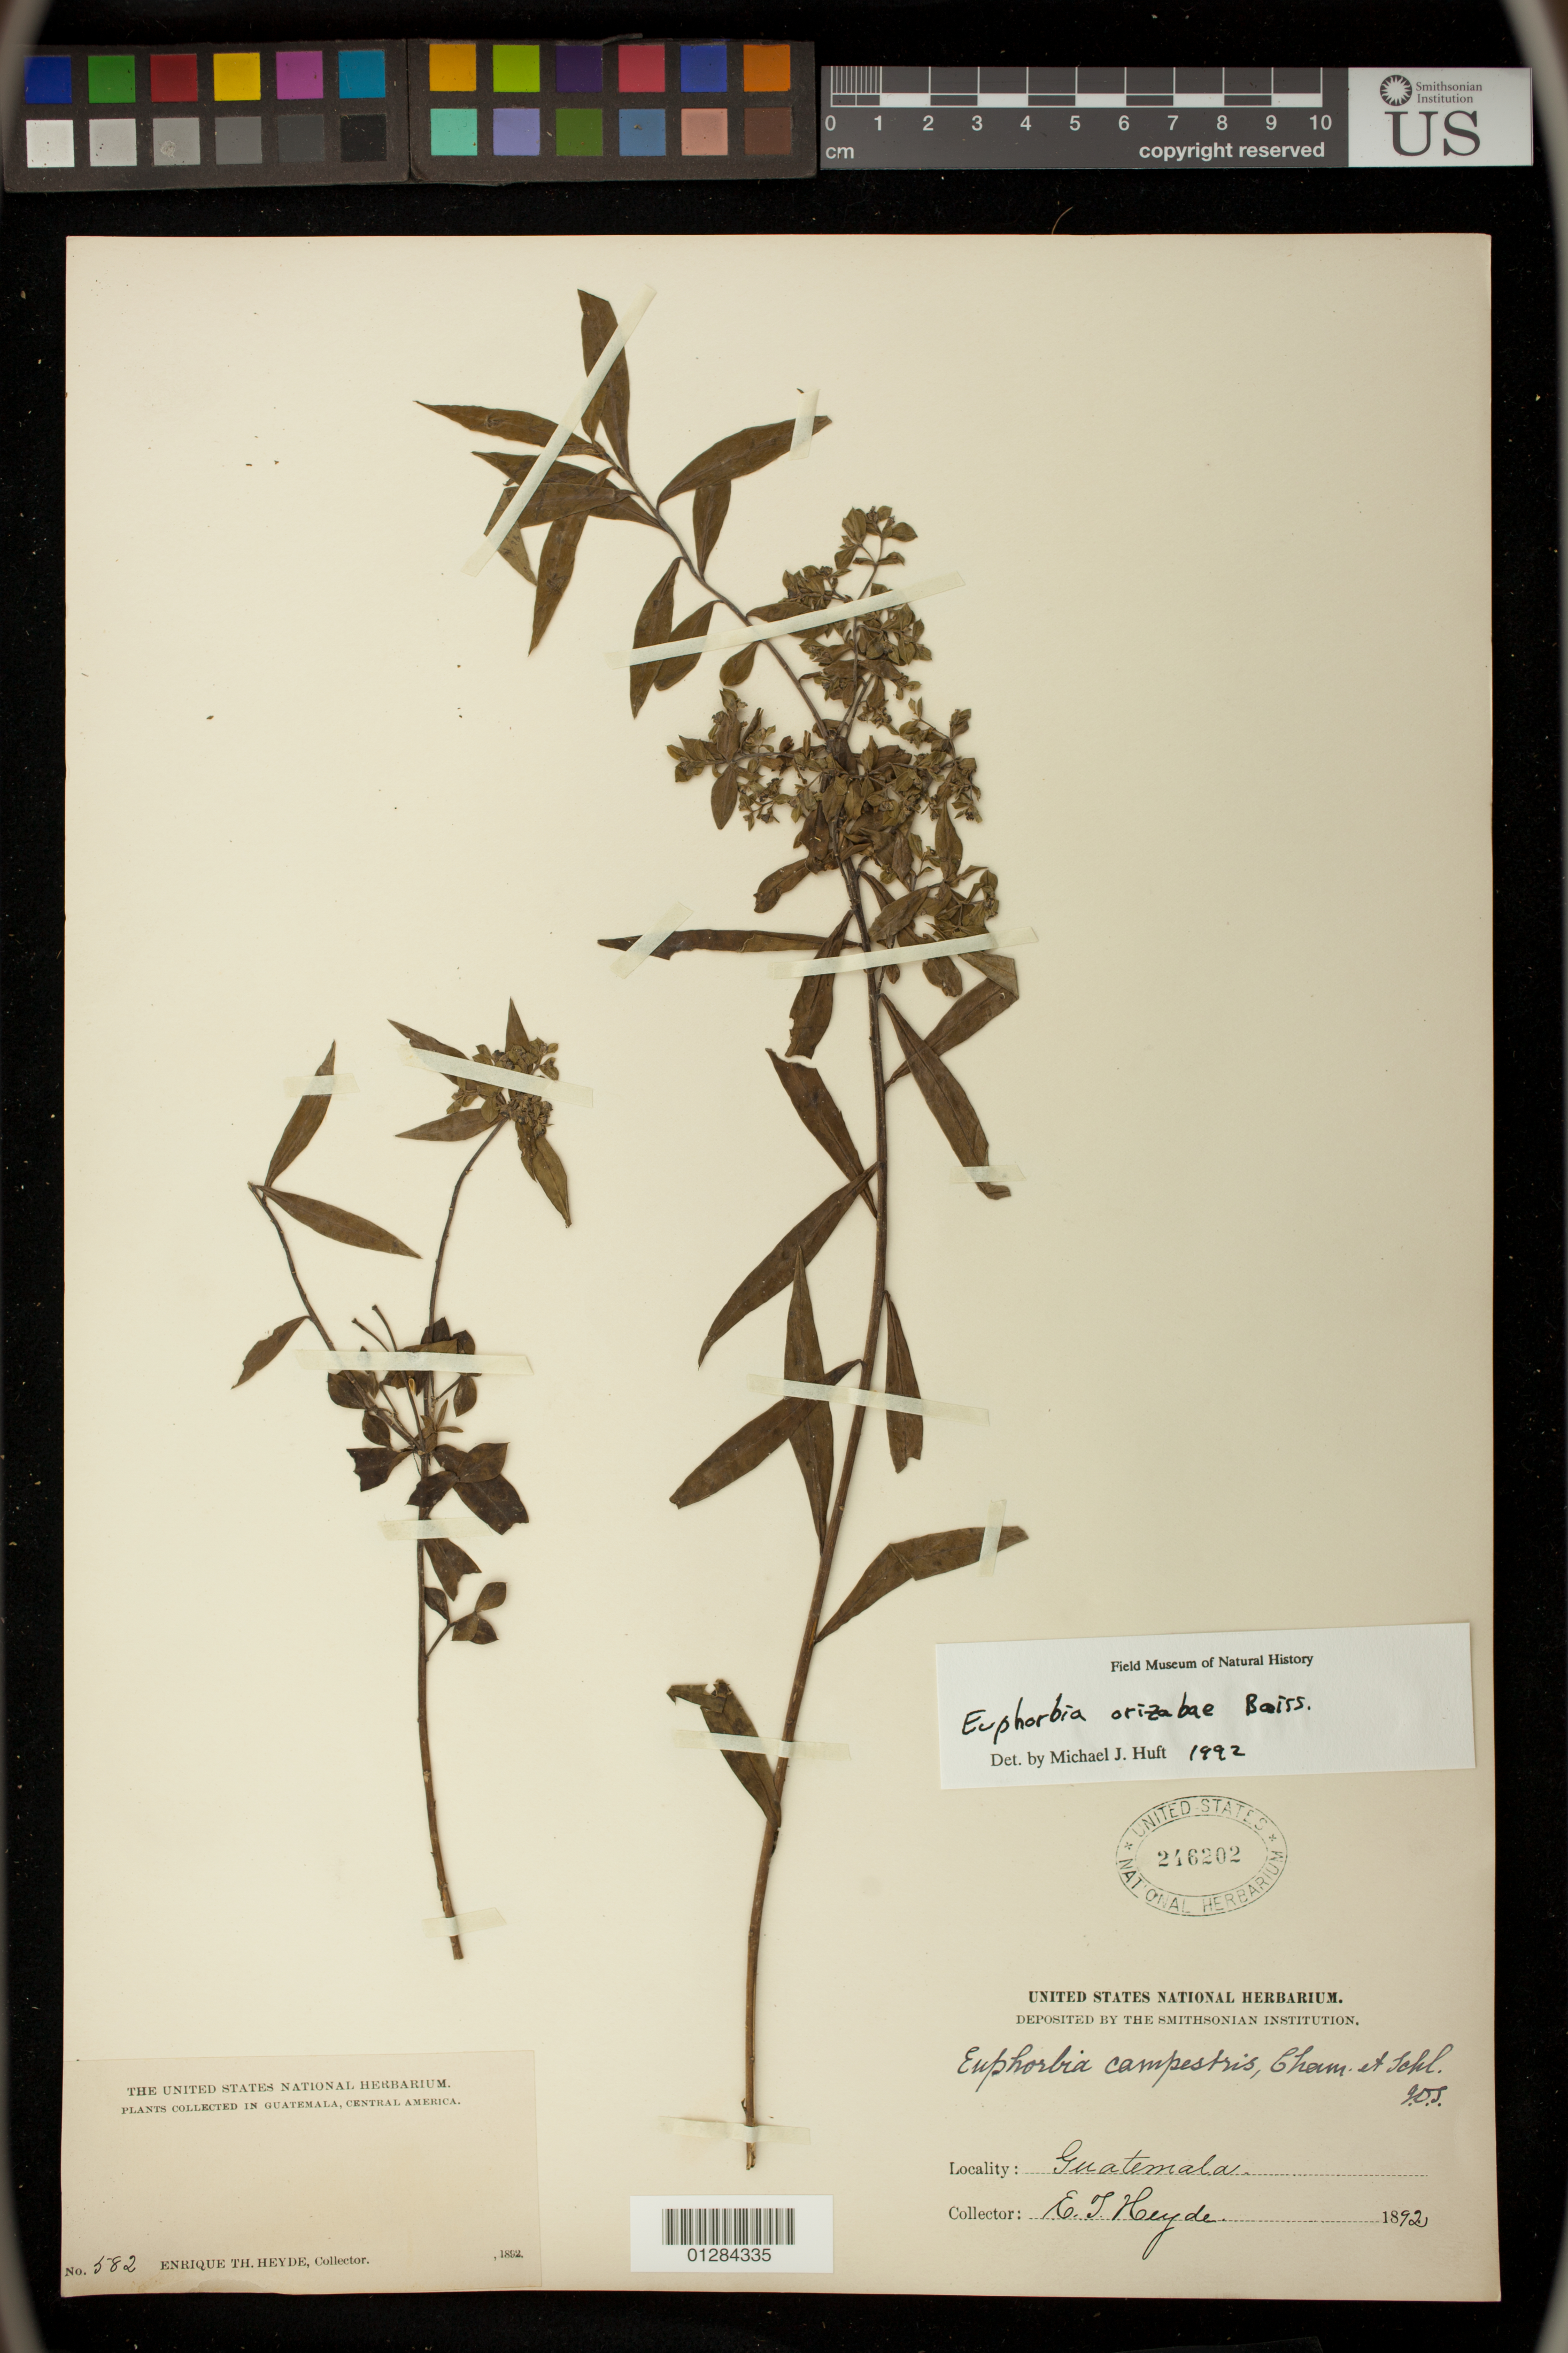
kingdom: Plantae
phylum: Tracheophyta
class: Magnoliopsida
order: Malpighiales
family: Euphorbiaceae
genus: Euphorbia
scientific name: Euphorbia orizabae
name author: Boiss.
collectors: E. T. Heyde & E. Lux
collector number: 582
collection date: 1892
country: Guatemala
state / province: Santa Rosa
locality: Santa Rosa.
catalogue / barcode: US 246202